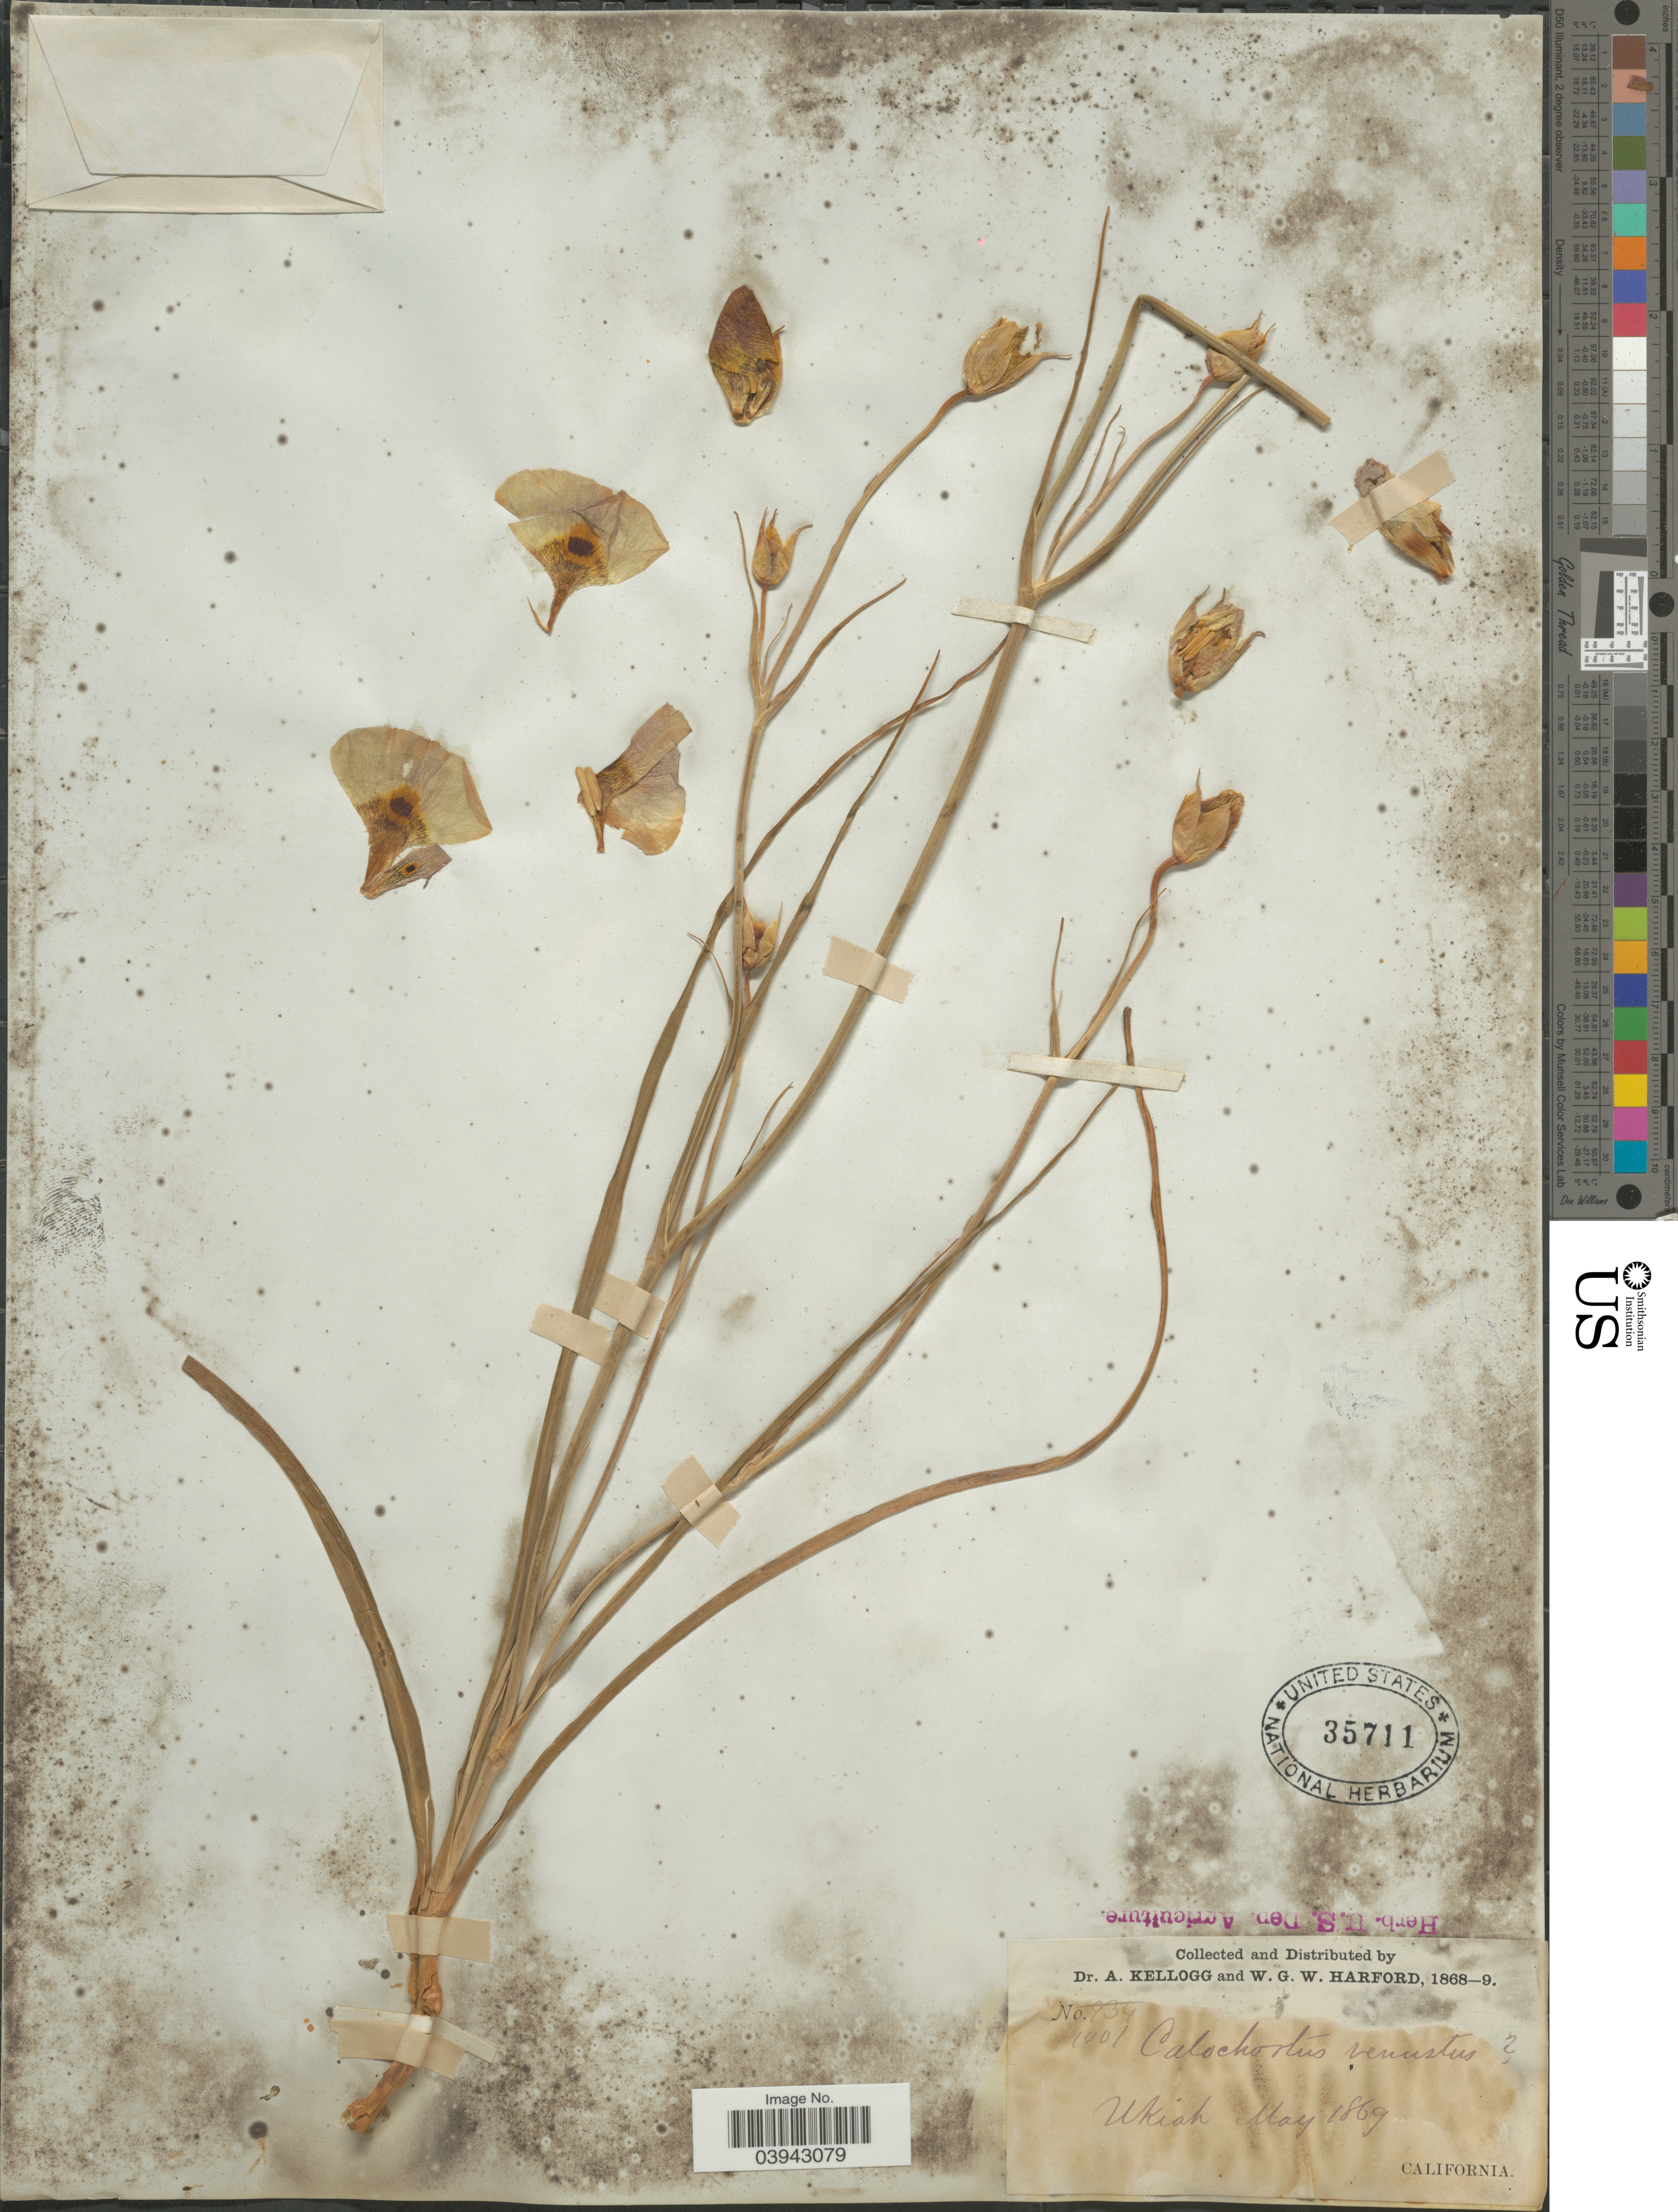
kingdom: Plantae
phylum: Tracheophyta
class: Liliopsida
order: Liliales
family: Liliaceae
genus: Calochortus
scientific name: Calochortus venustus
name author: Douglas ex Benth.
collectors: A. Kellogg & W. G. W. Harford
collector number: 1001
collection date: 1869-05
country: United States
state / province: California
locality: Ukiah.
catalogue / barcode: US 35711